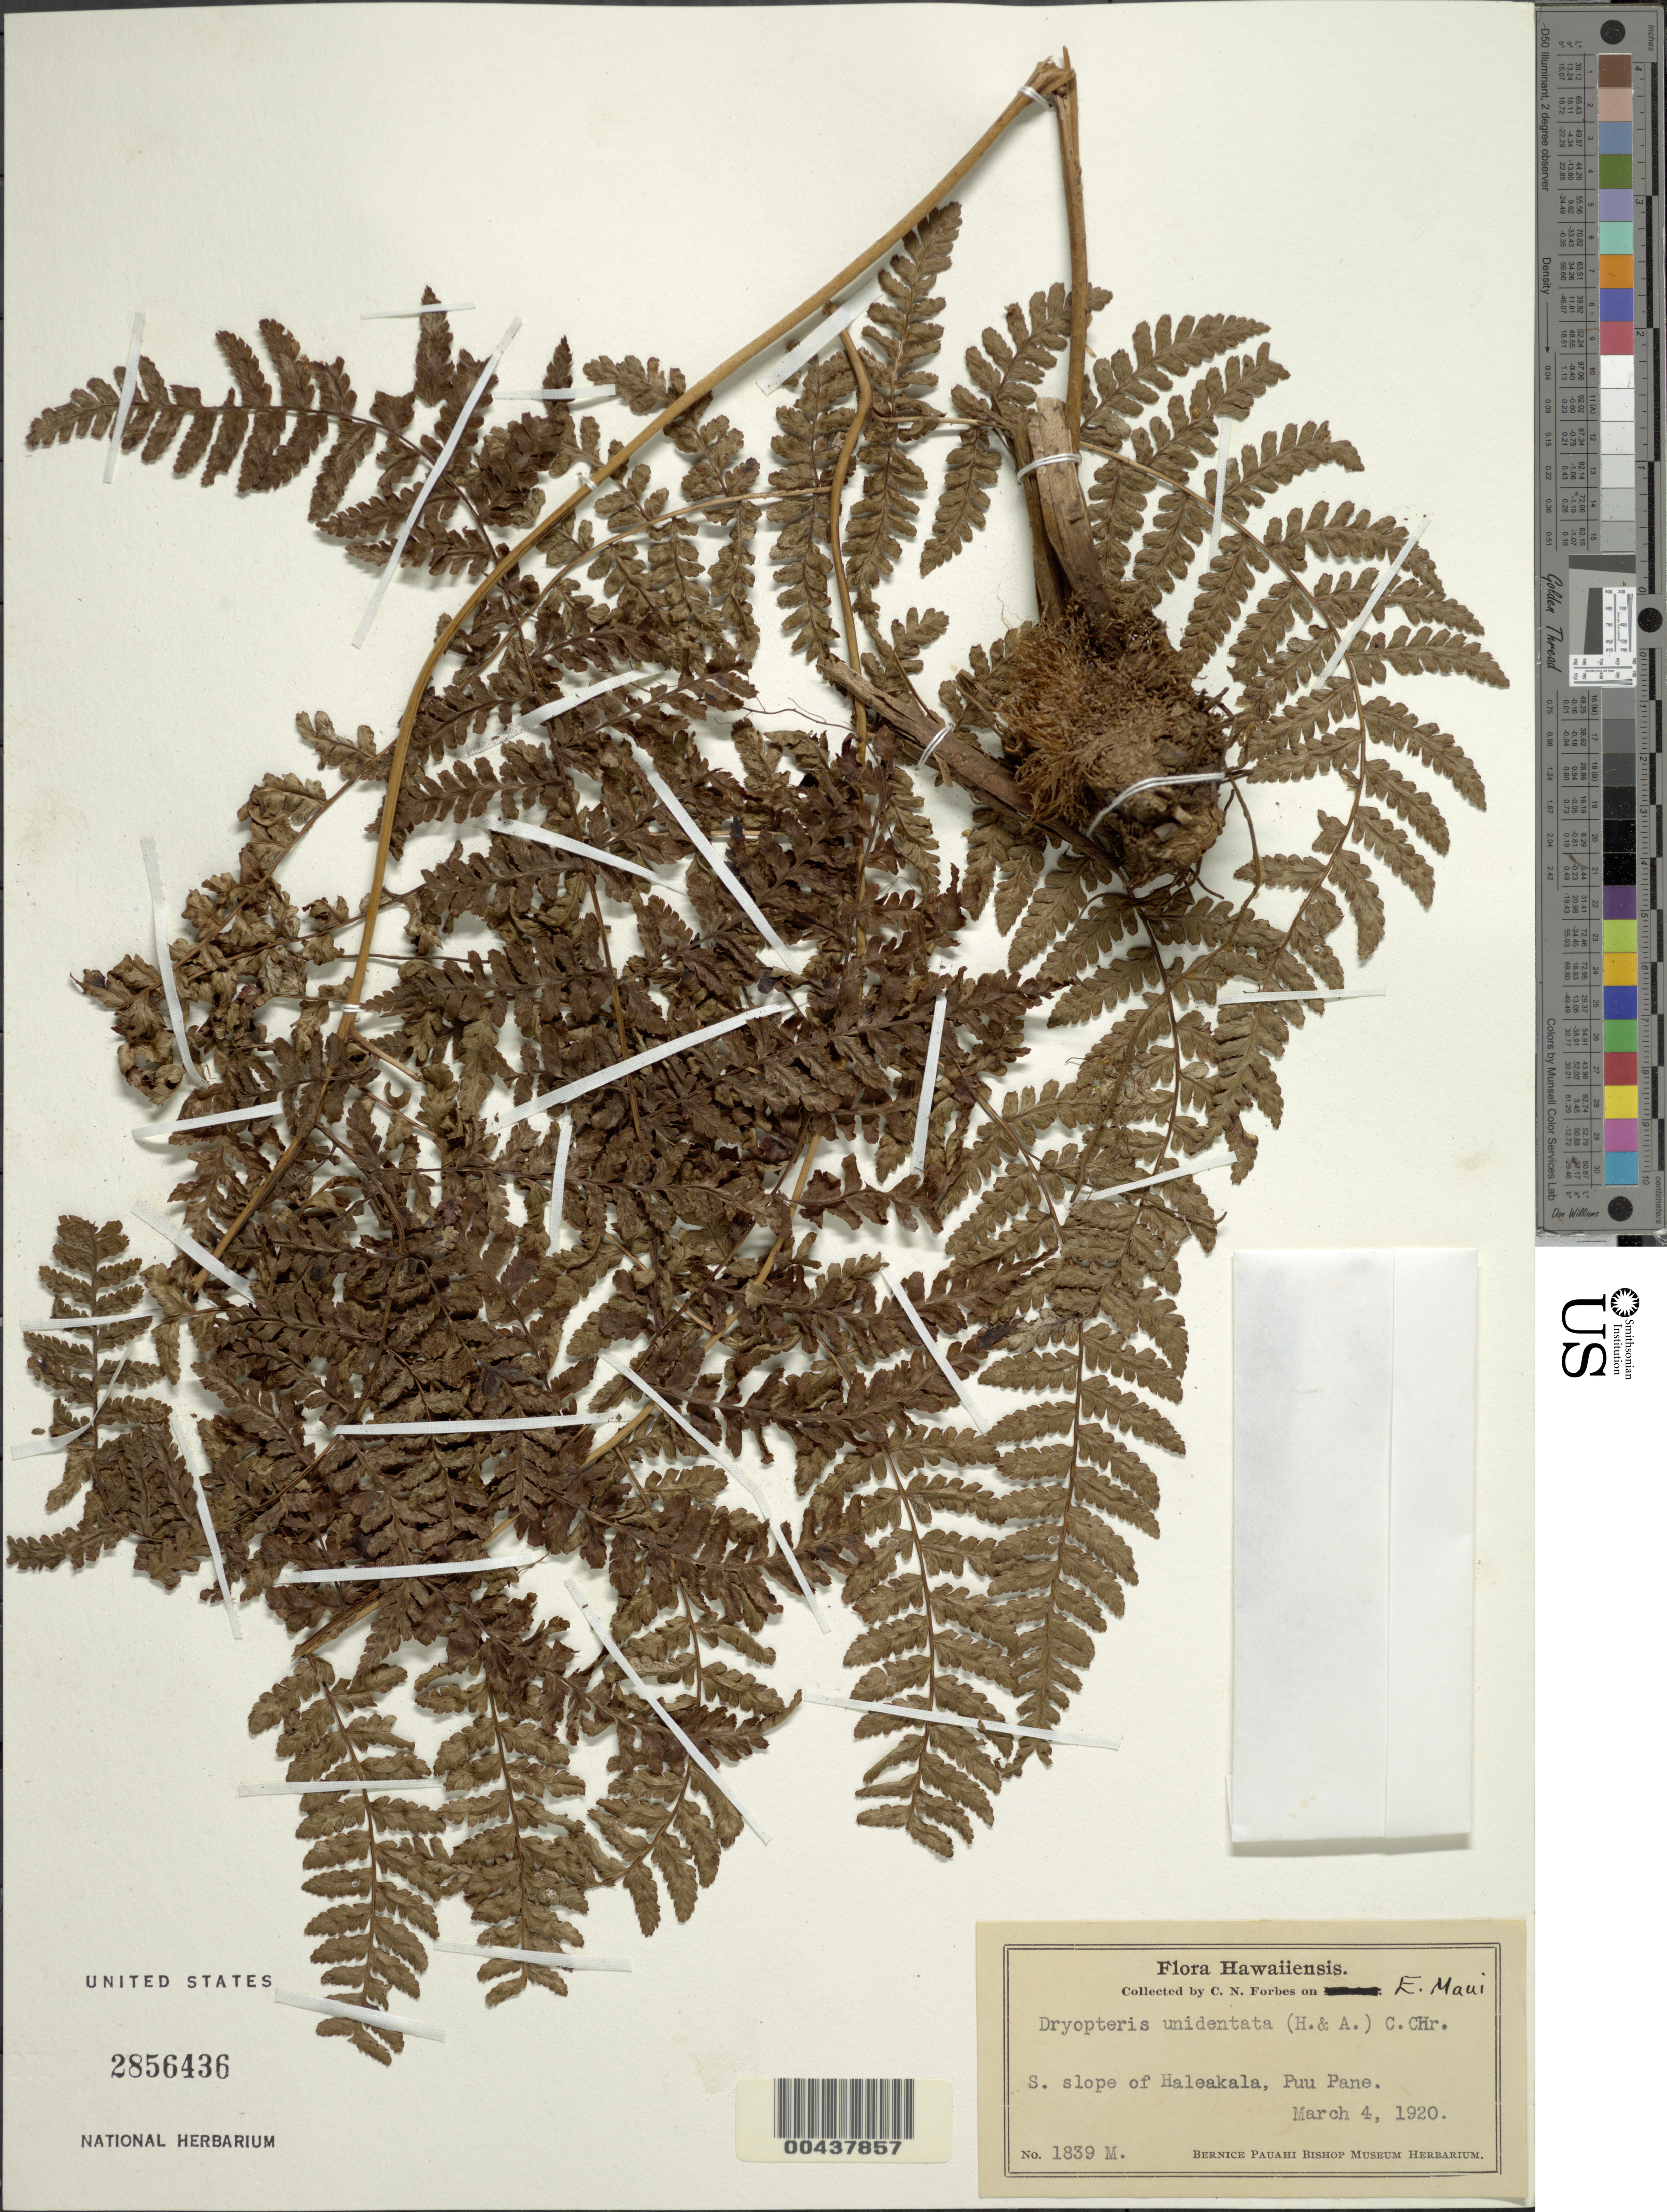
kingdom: Plantae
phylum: Tracheophyta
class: Polypodiopsida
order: Polypodiales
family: Dryopteridaceae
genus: Dryopteris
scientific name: Dryopteris unidentata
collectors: C. N. Forbes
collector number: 1839 M.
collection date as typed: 4 Mar 1920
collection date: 1920-03-04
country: United States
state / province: Hawaii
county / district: Maui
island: Maui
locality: S slope of Haleakala, Puu Pane, E Maui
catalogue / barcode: US 2856436